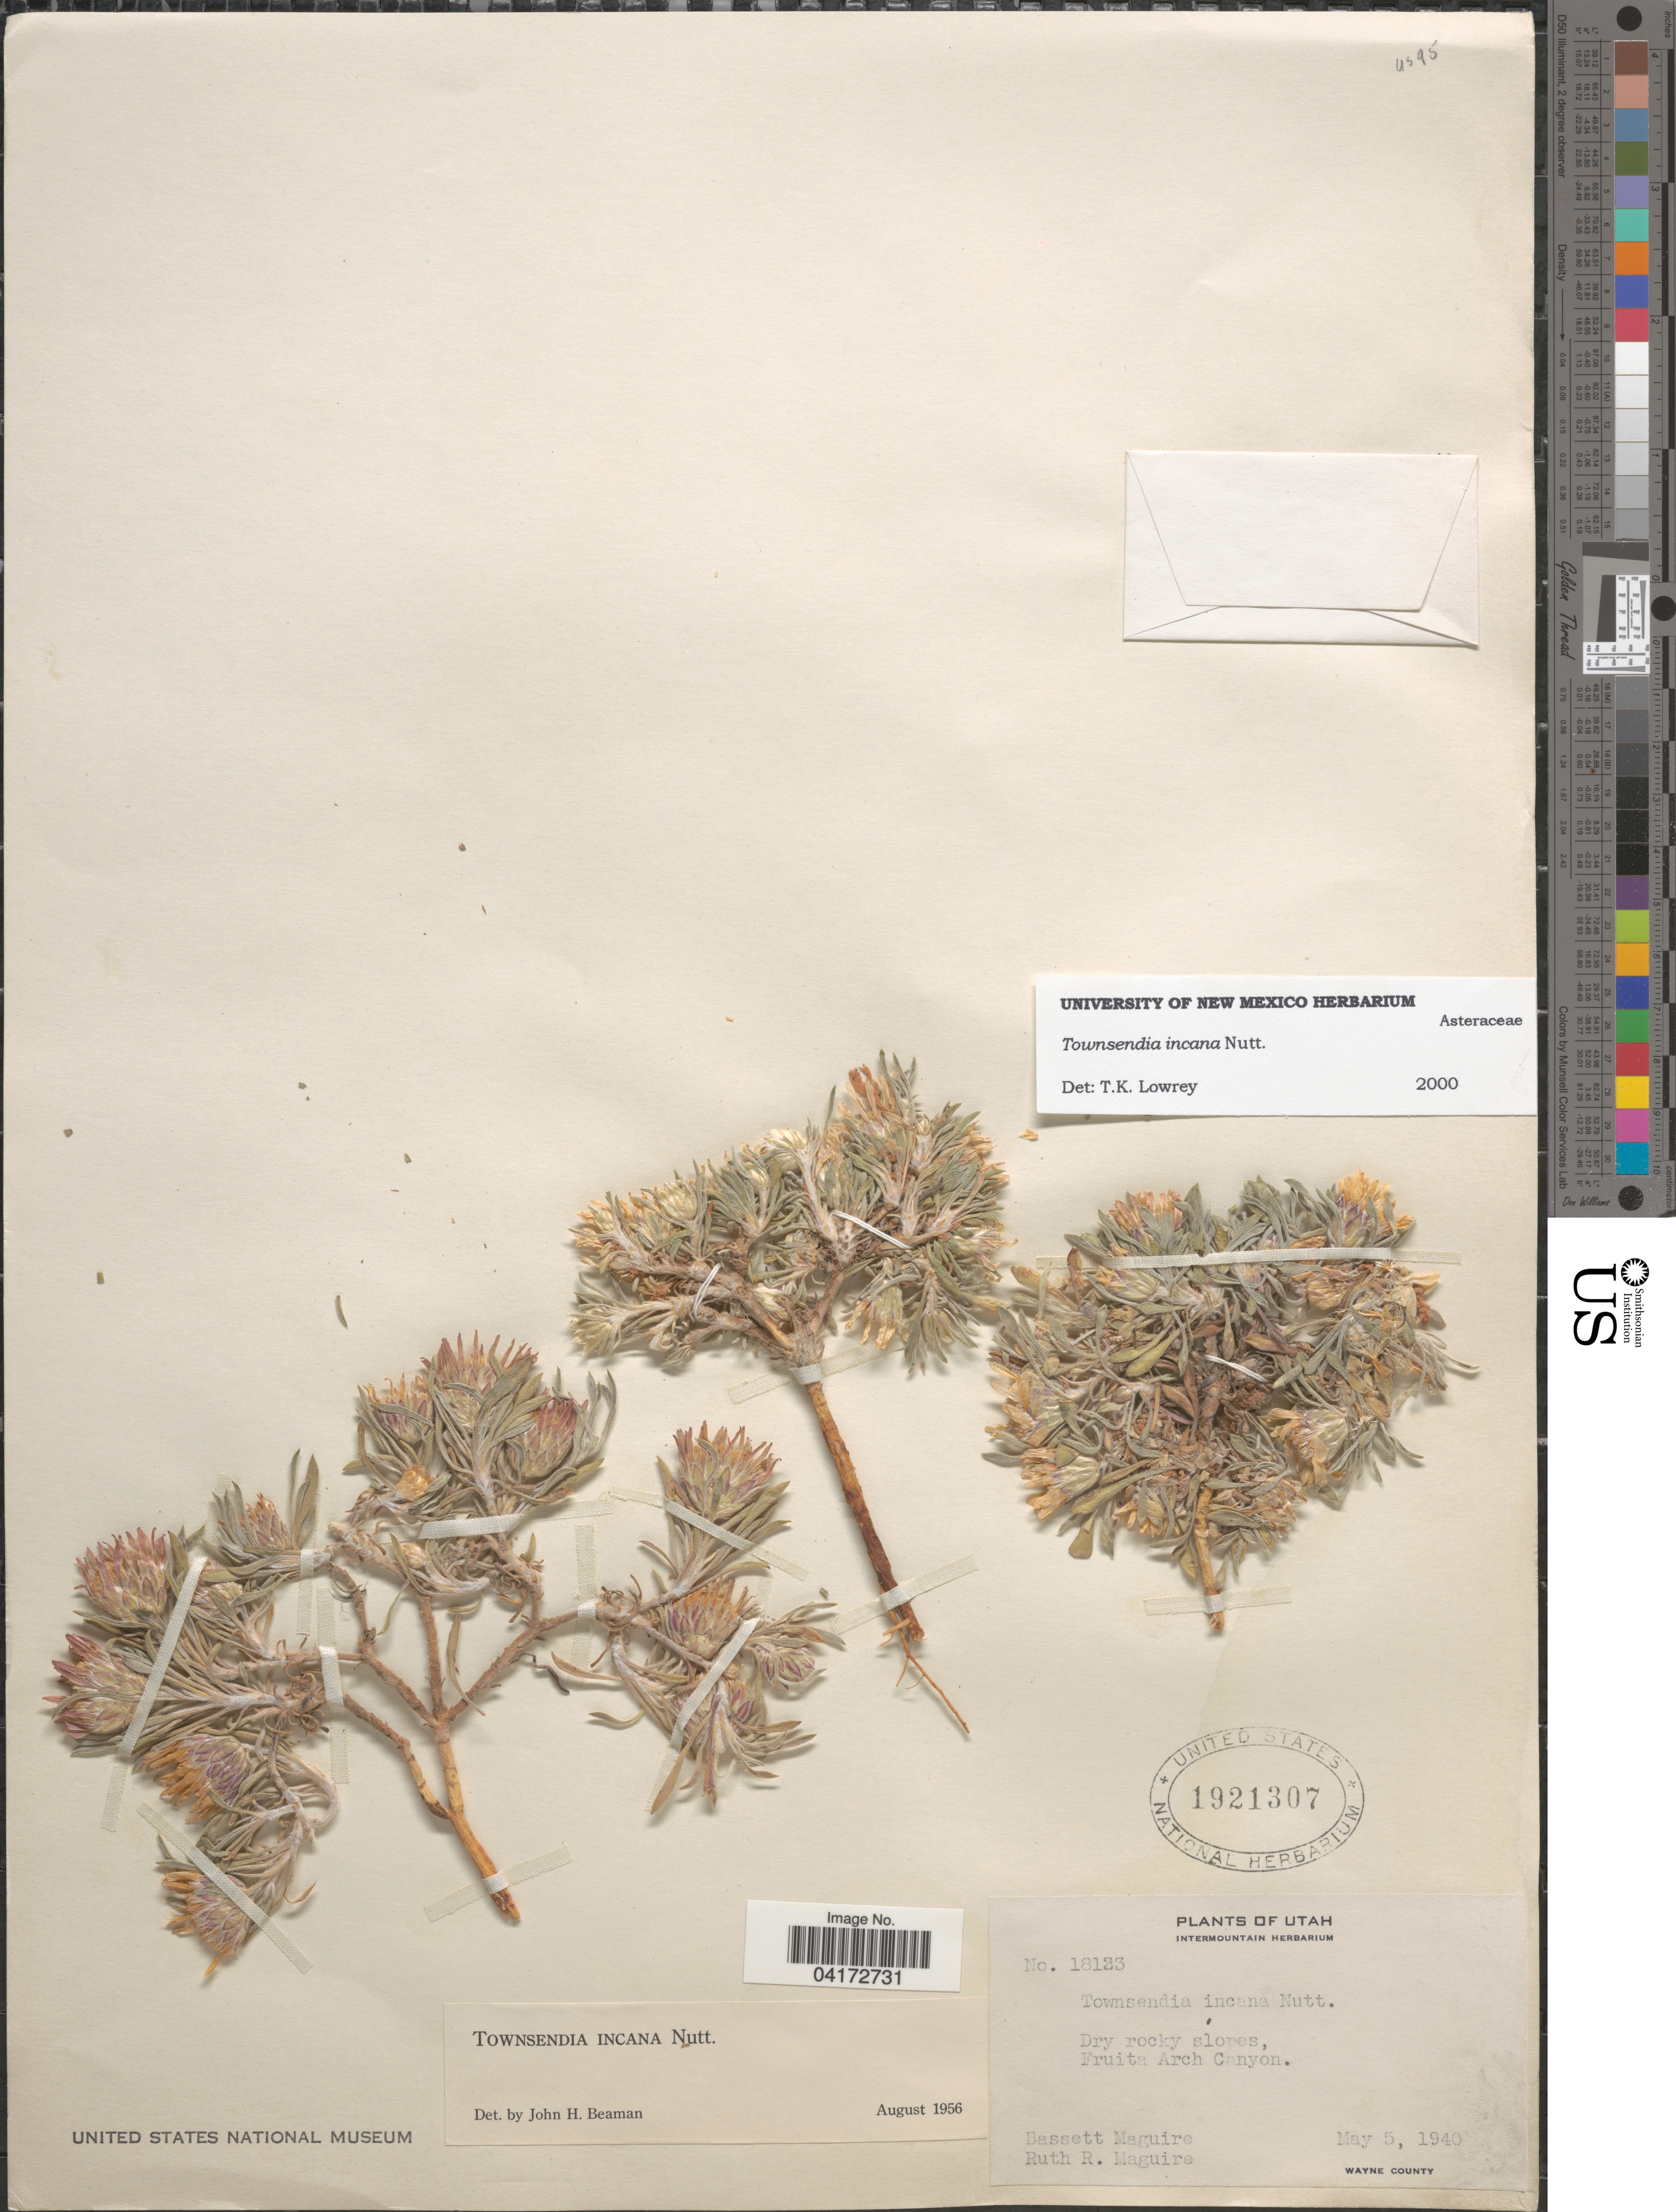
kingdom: Plantae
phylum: Tracheophyta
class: Magnoliopsida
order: Asterales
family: Asteraceae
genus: Townsendia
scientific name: Townsendia incana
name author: Nutt.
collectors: B. Maguire & R. R. Maguire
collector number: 18123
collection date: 1940-05-05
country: United States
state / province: Utah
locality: Fruita Arch Canyon. Wayne County.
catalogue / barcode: US 1921307